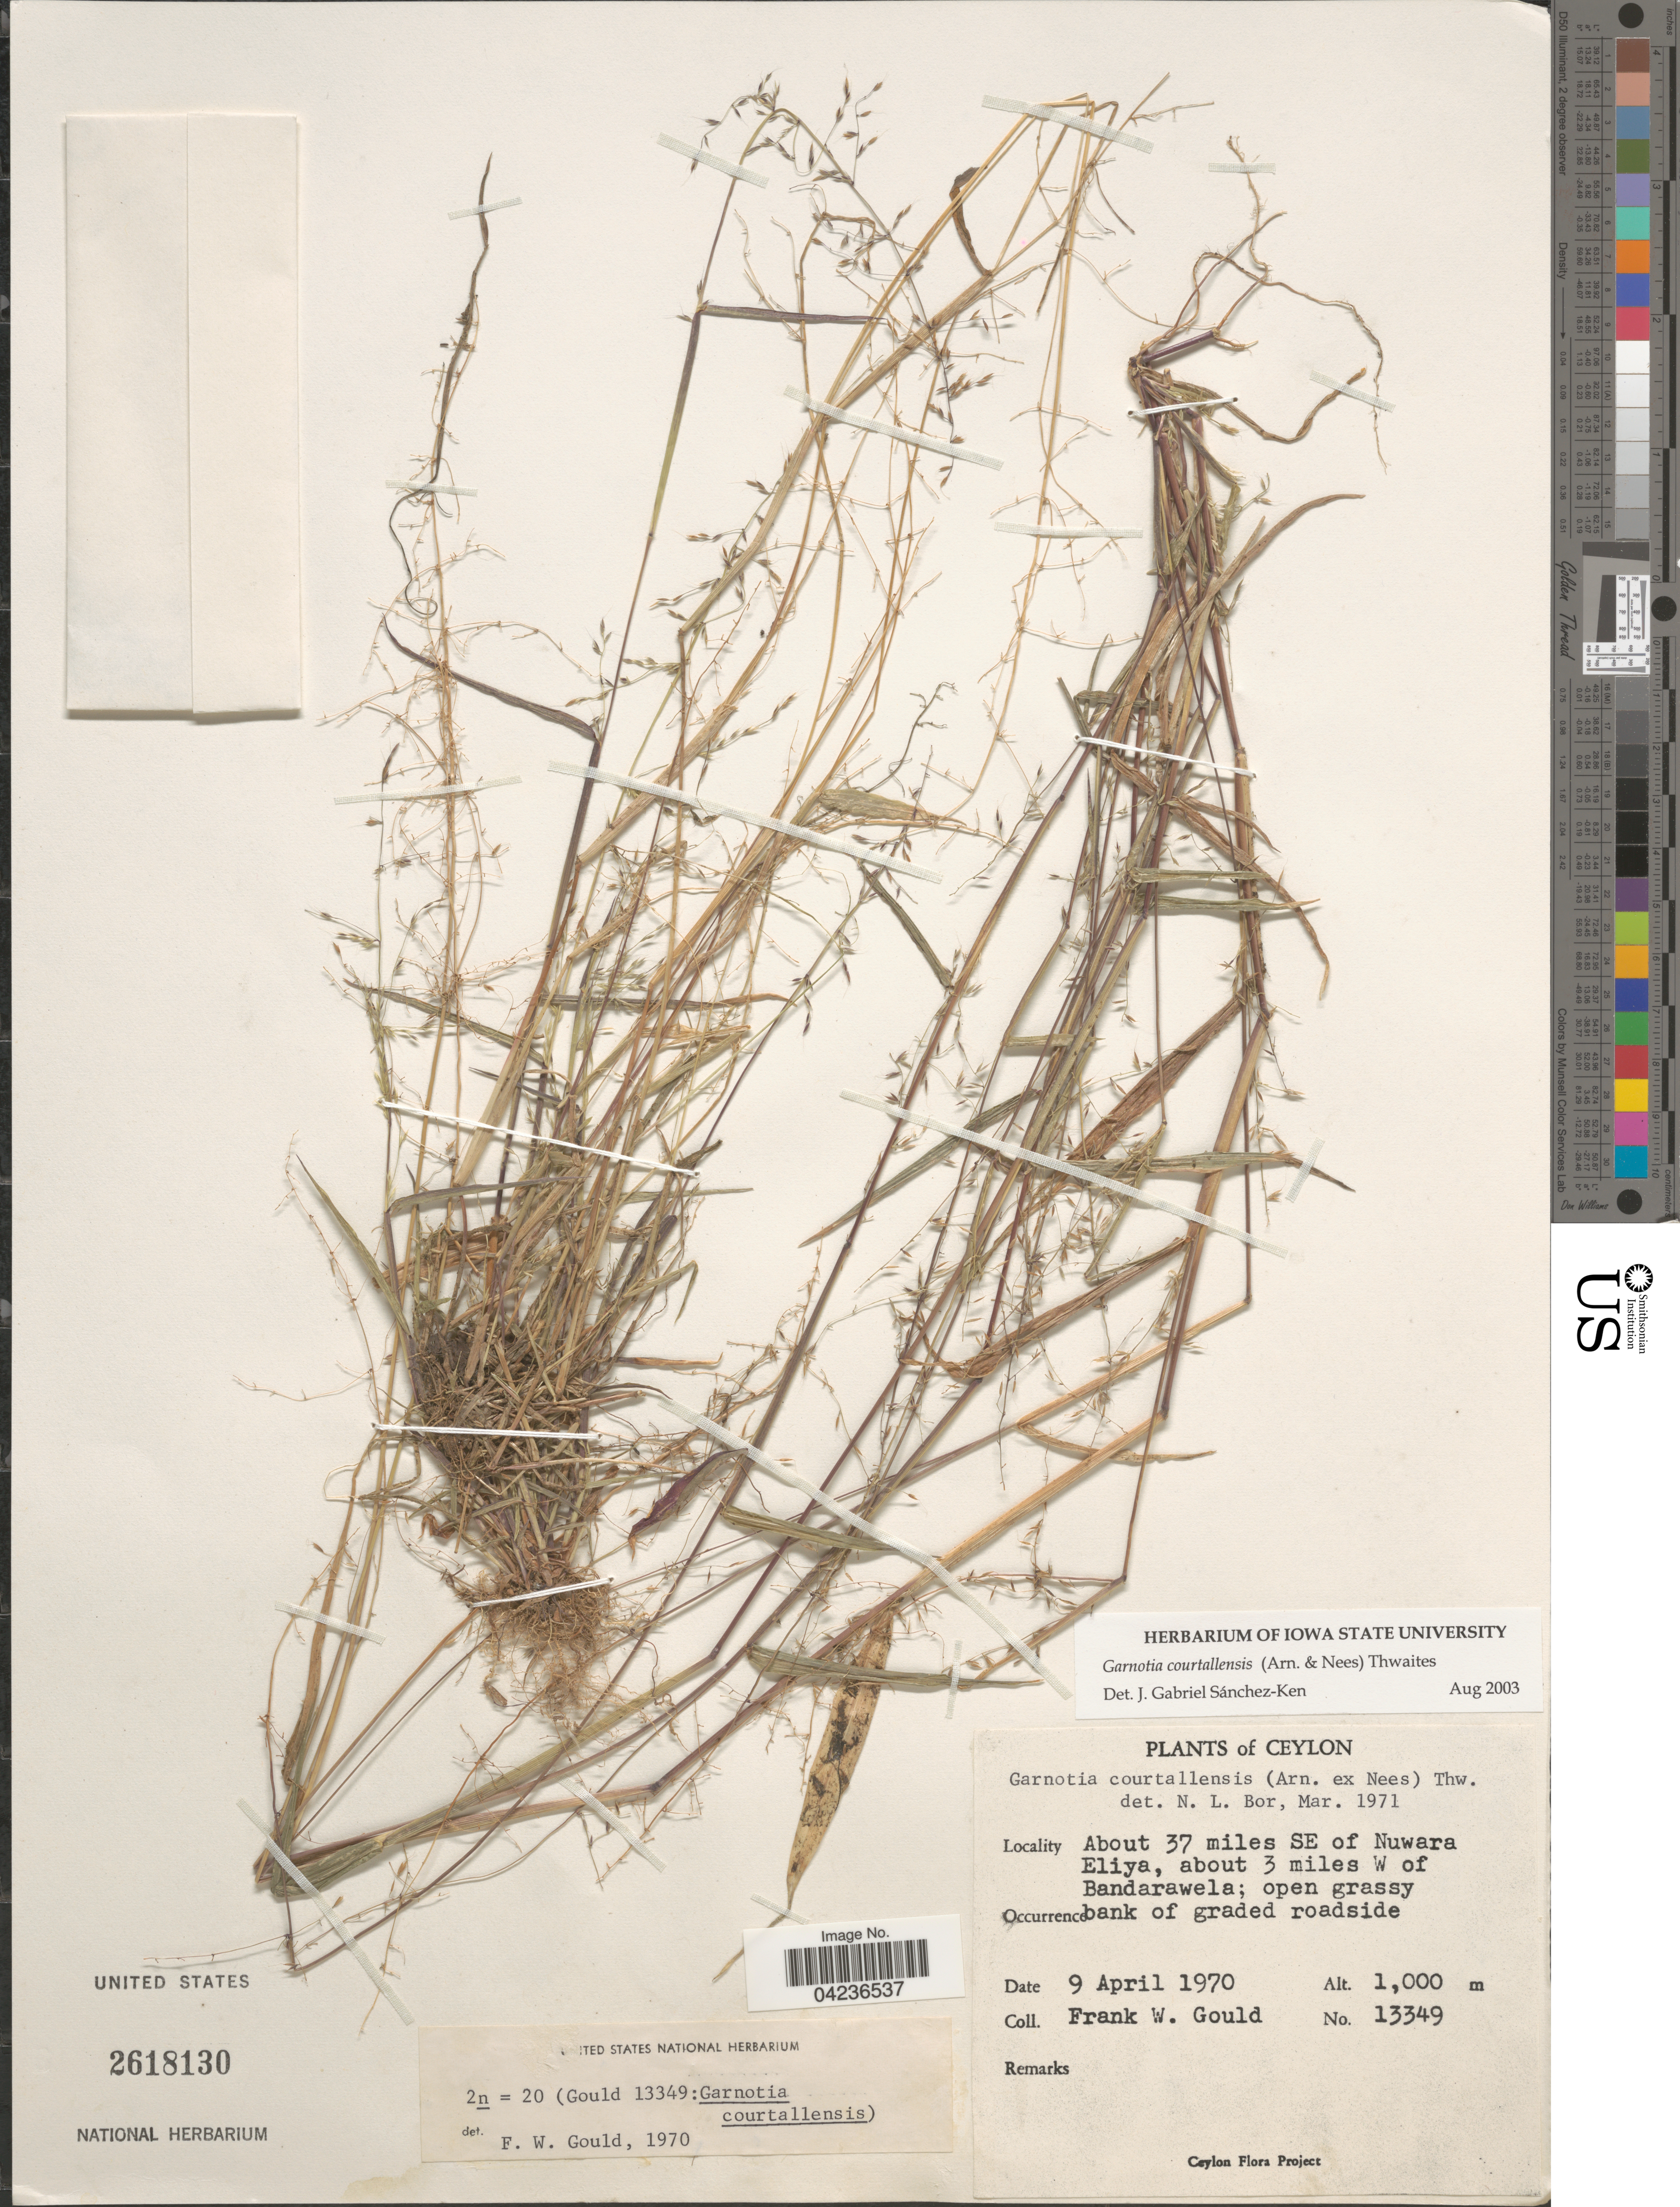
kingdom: Plantae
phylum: Tracheophyta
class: Liliopsida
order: Poales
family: Poaceae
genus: Garnotia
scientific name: Garnotia courtallensis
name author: Thwaites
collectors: F. W. Gould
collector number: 13349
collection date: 1970-04-09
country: Sri Lanka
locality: Ceylon. About 37 miles SE of Nuwara Eliya, about 3 miles W of Bandarawela; open grassy bank of graded roadside.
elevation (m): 1000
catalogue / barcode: US 2618130